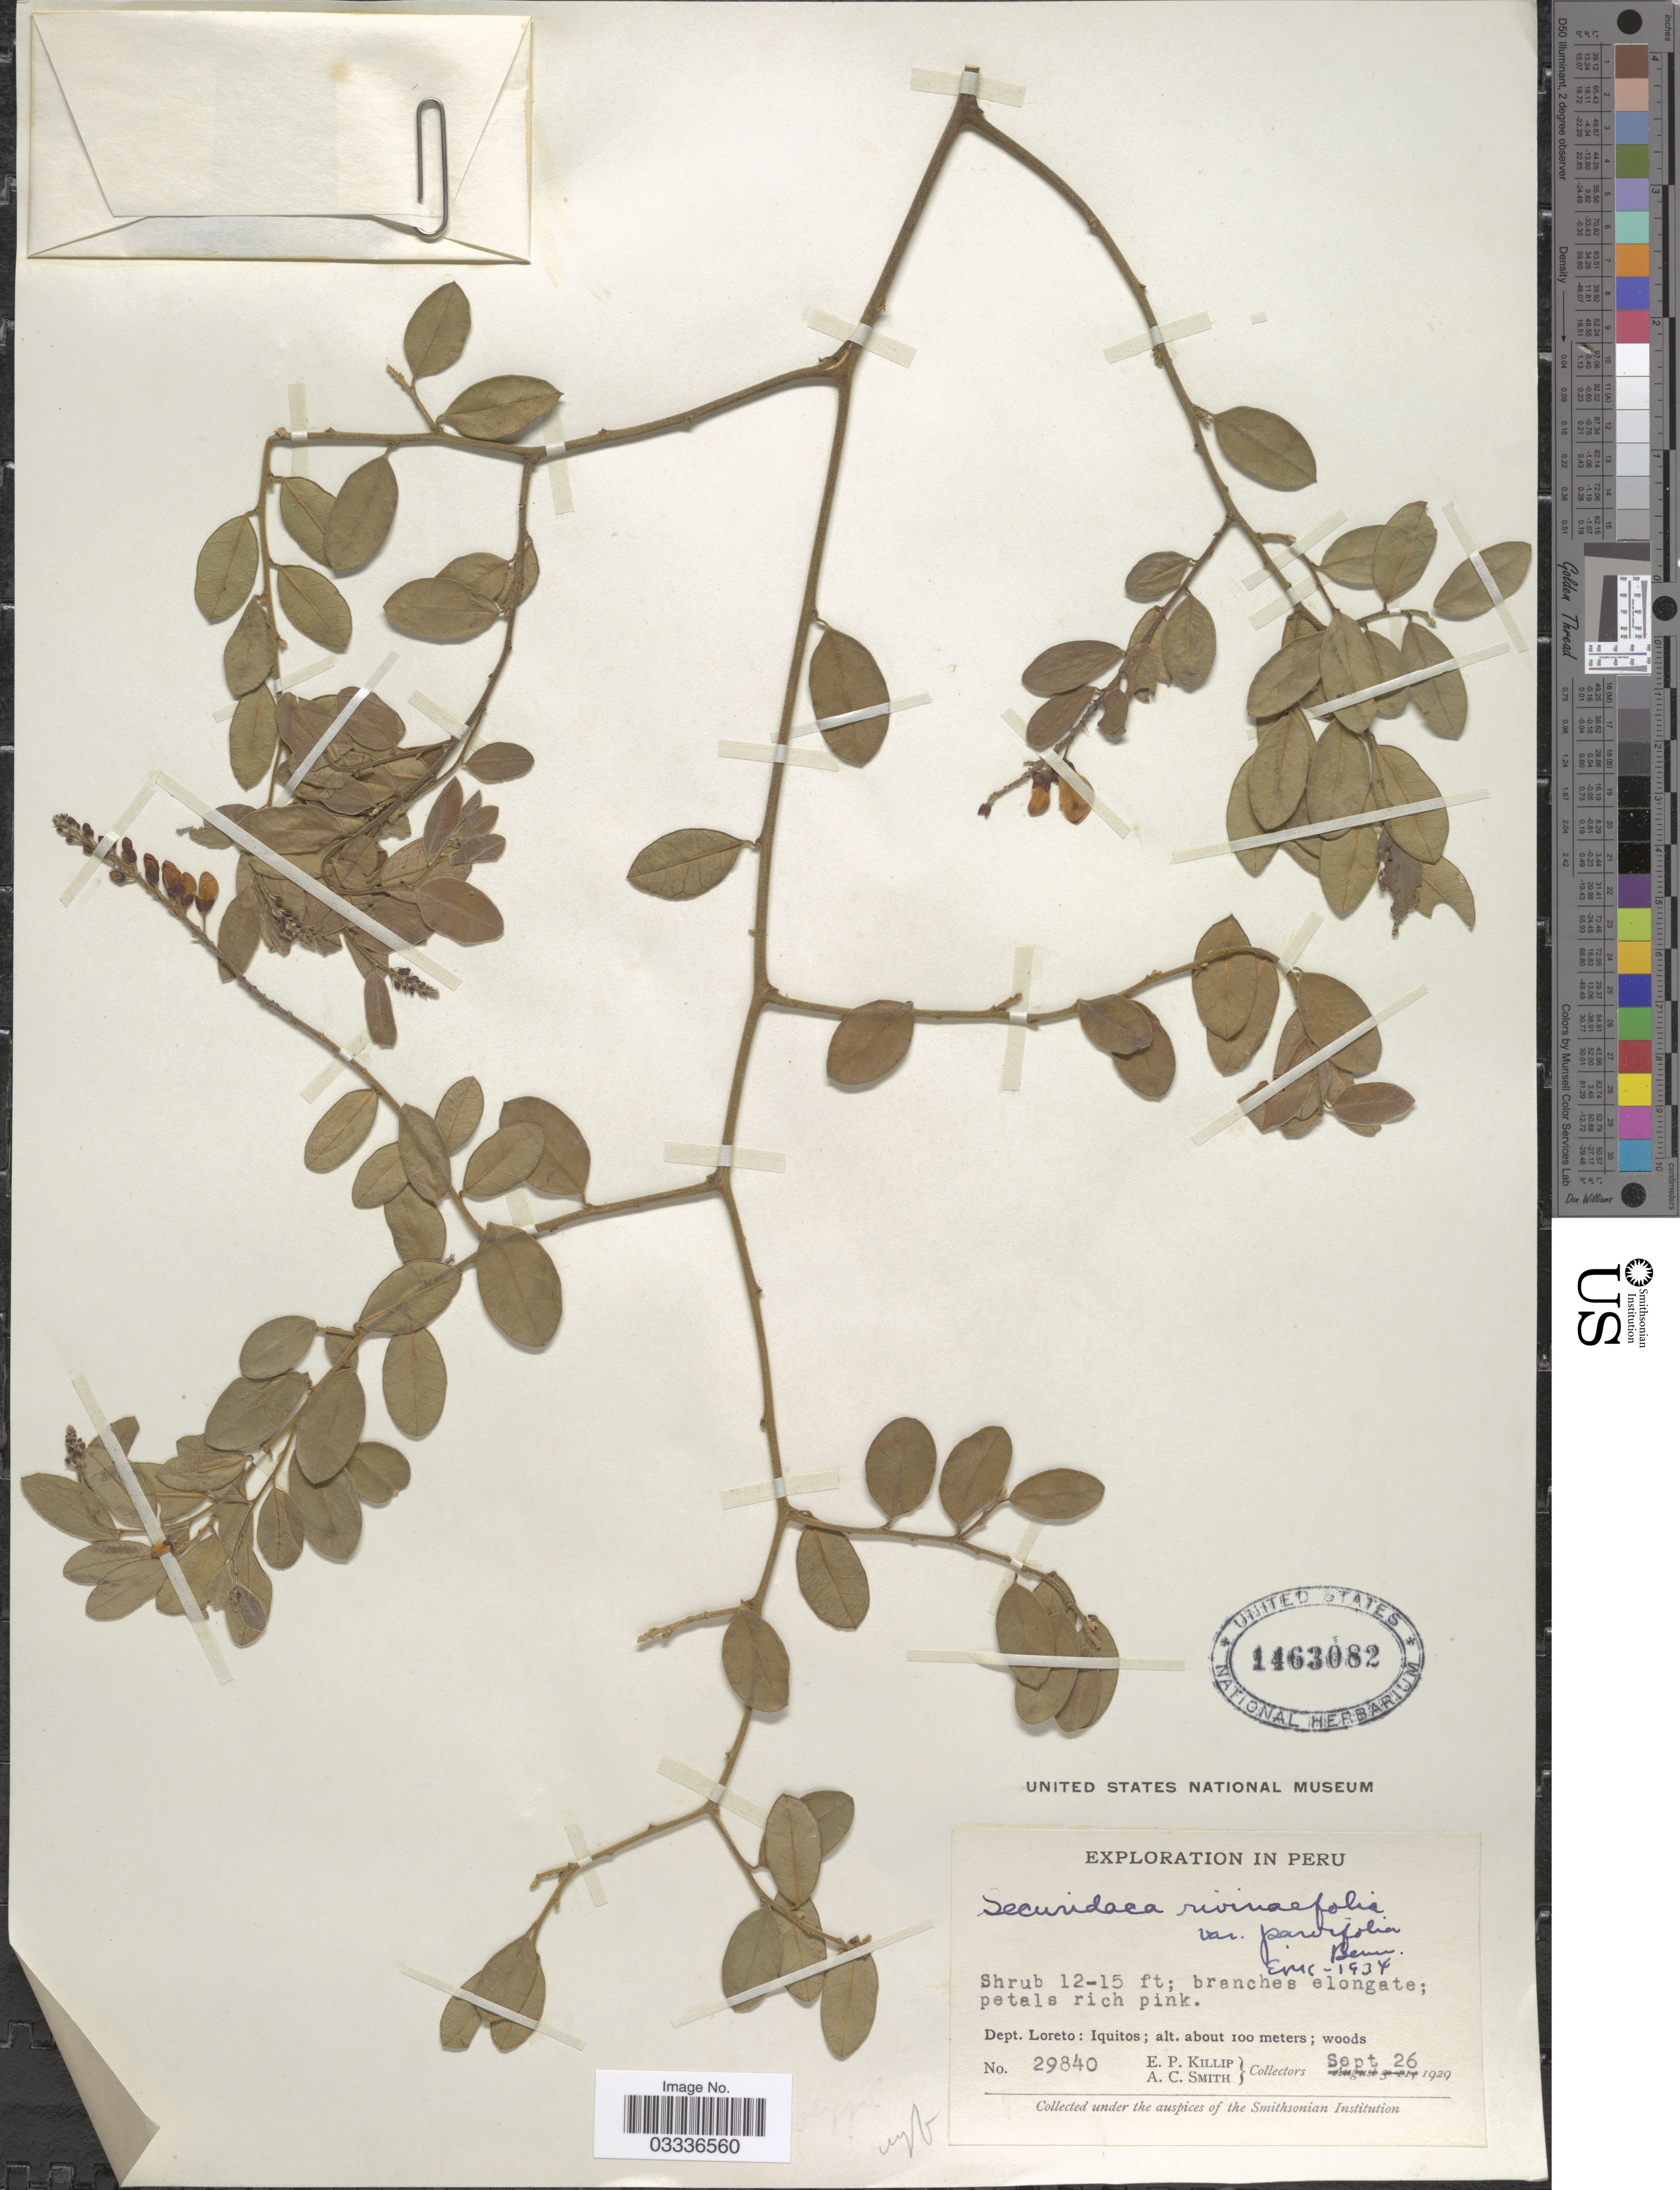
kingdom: Plantae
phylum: Tracheophyta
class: Magnoliopsida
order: Fabales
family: Polygalaceae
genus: Securidaca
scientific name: Securidaca rivinifolia var. parvifolia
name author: A.W. Benn.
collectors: E. P. Killip & A. C. Smith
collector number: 29840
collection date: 1929-09-26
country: Peru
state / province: Loreto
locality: Dept. Loreto: Iquitos.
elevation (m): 100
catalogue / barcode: US 1463082